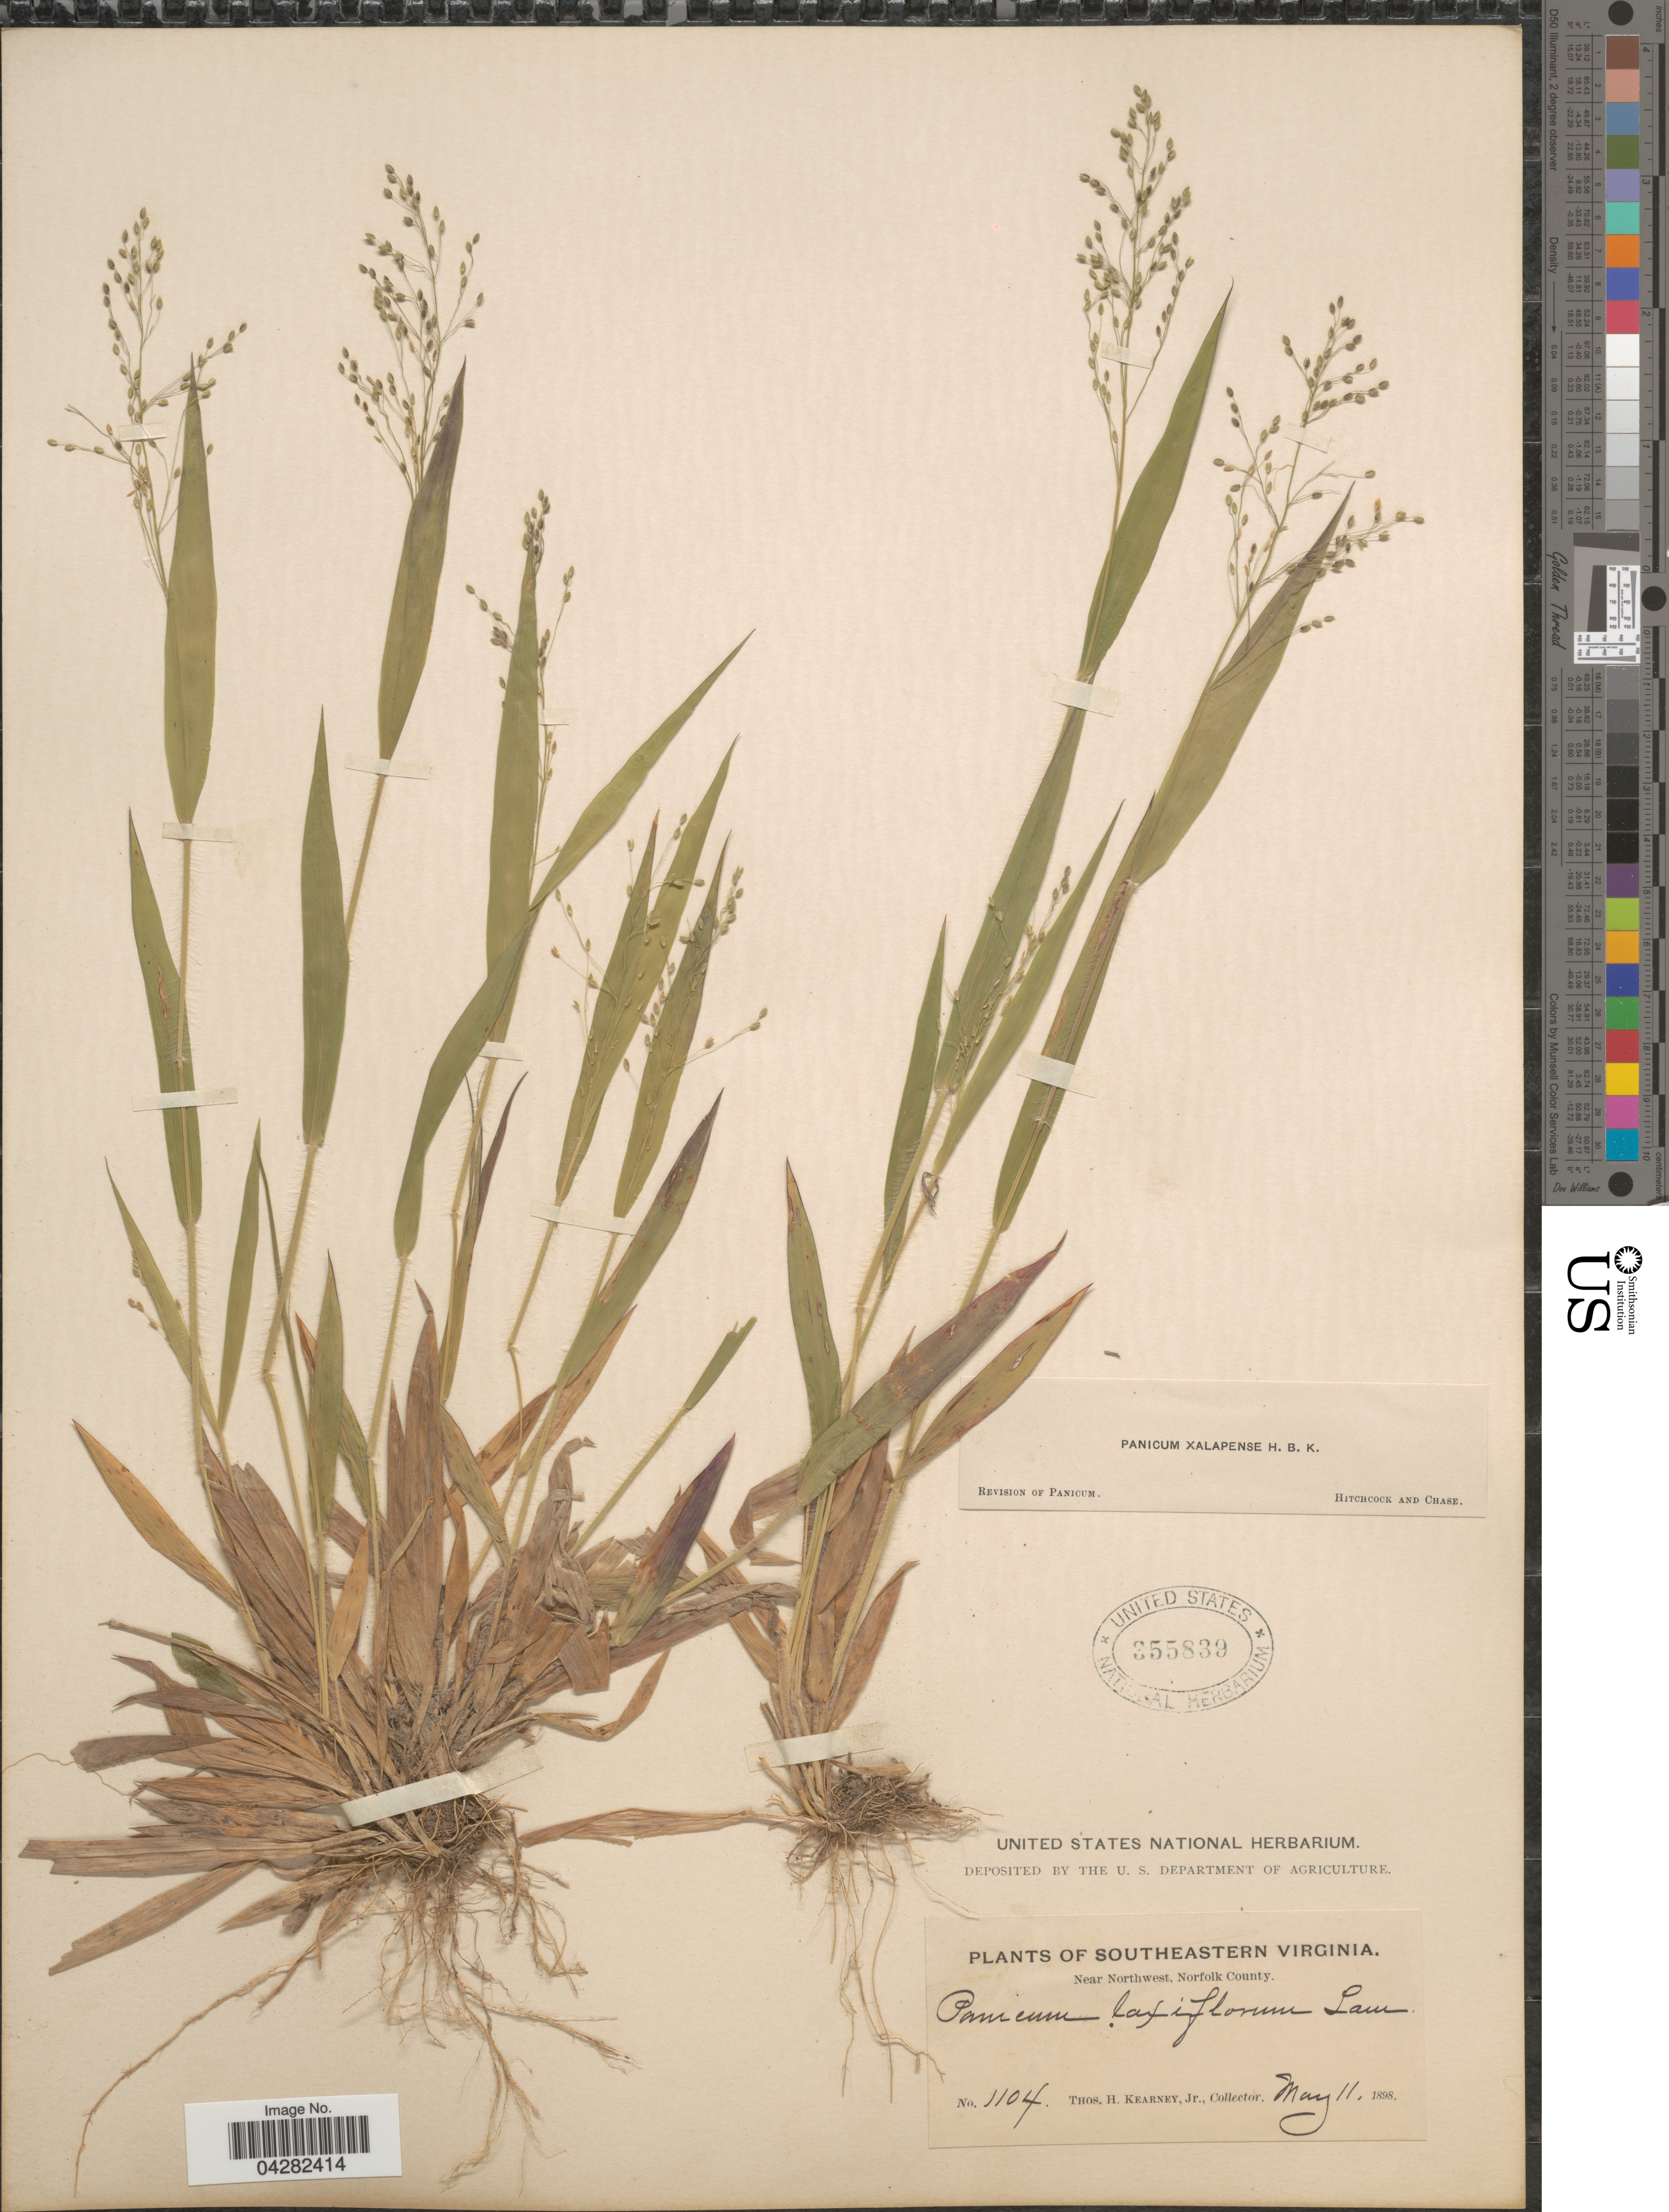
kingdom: Plantae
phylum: Tracheophyta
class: Liliopsida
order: Poales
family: Poaceae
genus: Dichanthelium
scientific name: Dichanthelium laxiflorum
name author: (Lam.) Gould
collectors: T. H. Kearney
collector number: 1104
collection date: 1898-05-11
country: United States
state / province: Virginia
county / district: City of Chesapeake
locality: Southeastern Virginia. Near Northwest, Norfolk County.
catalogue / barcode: US 355839